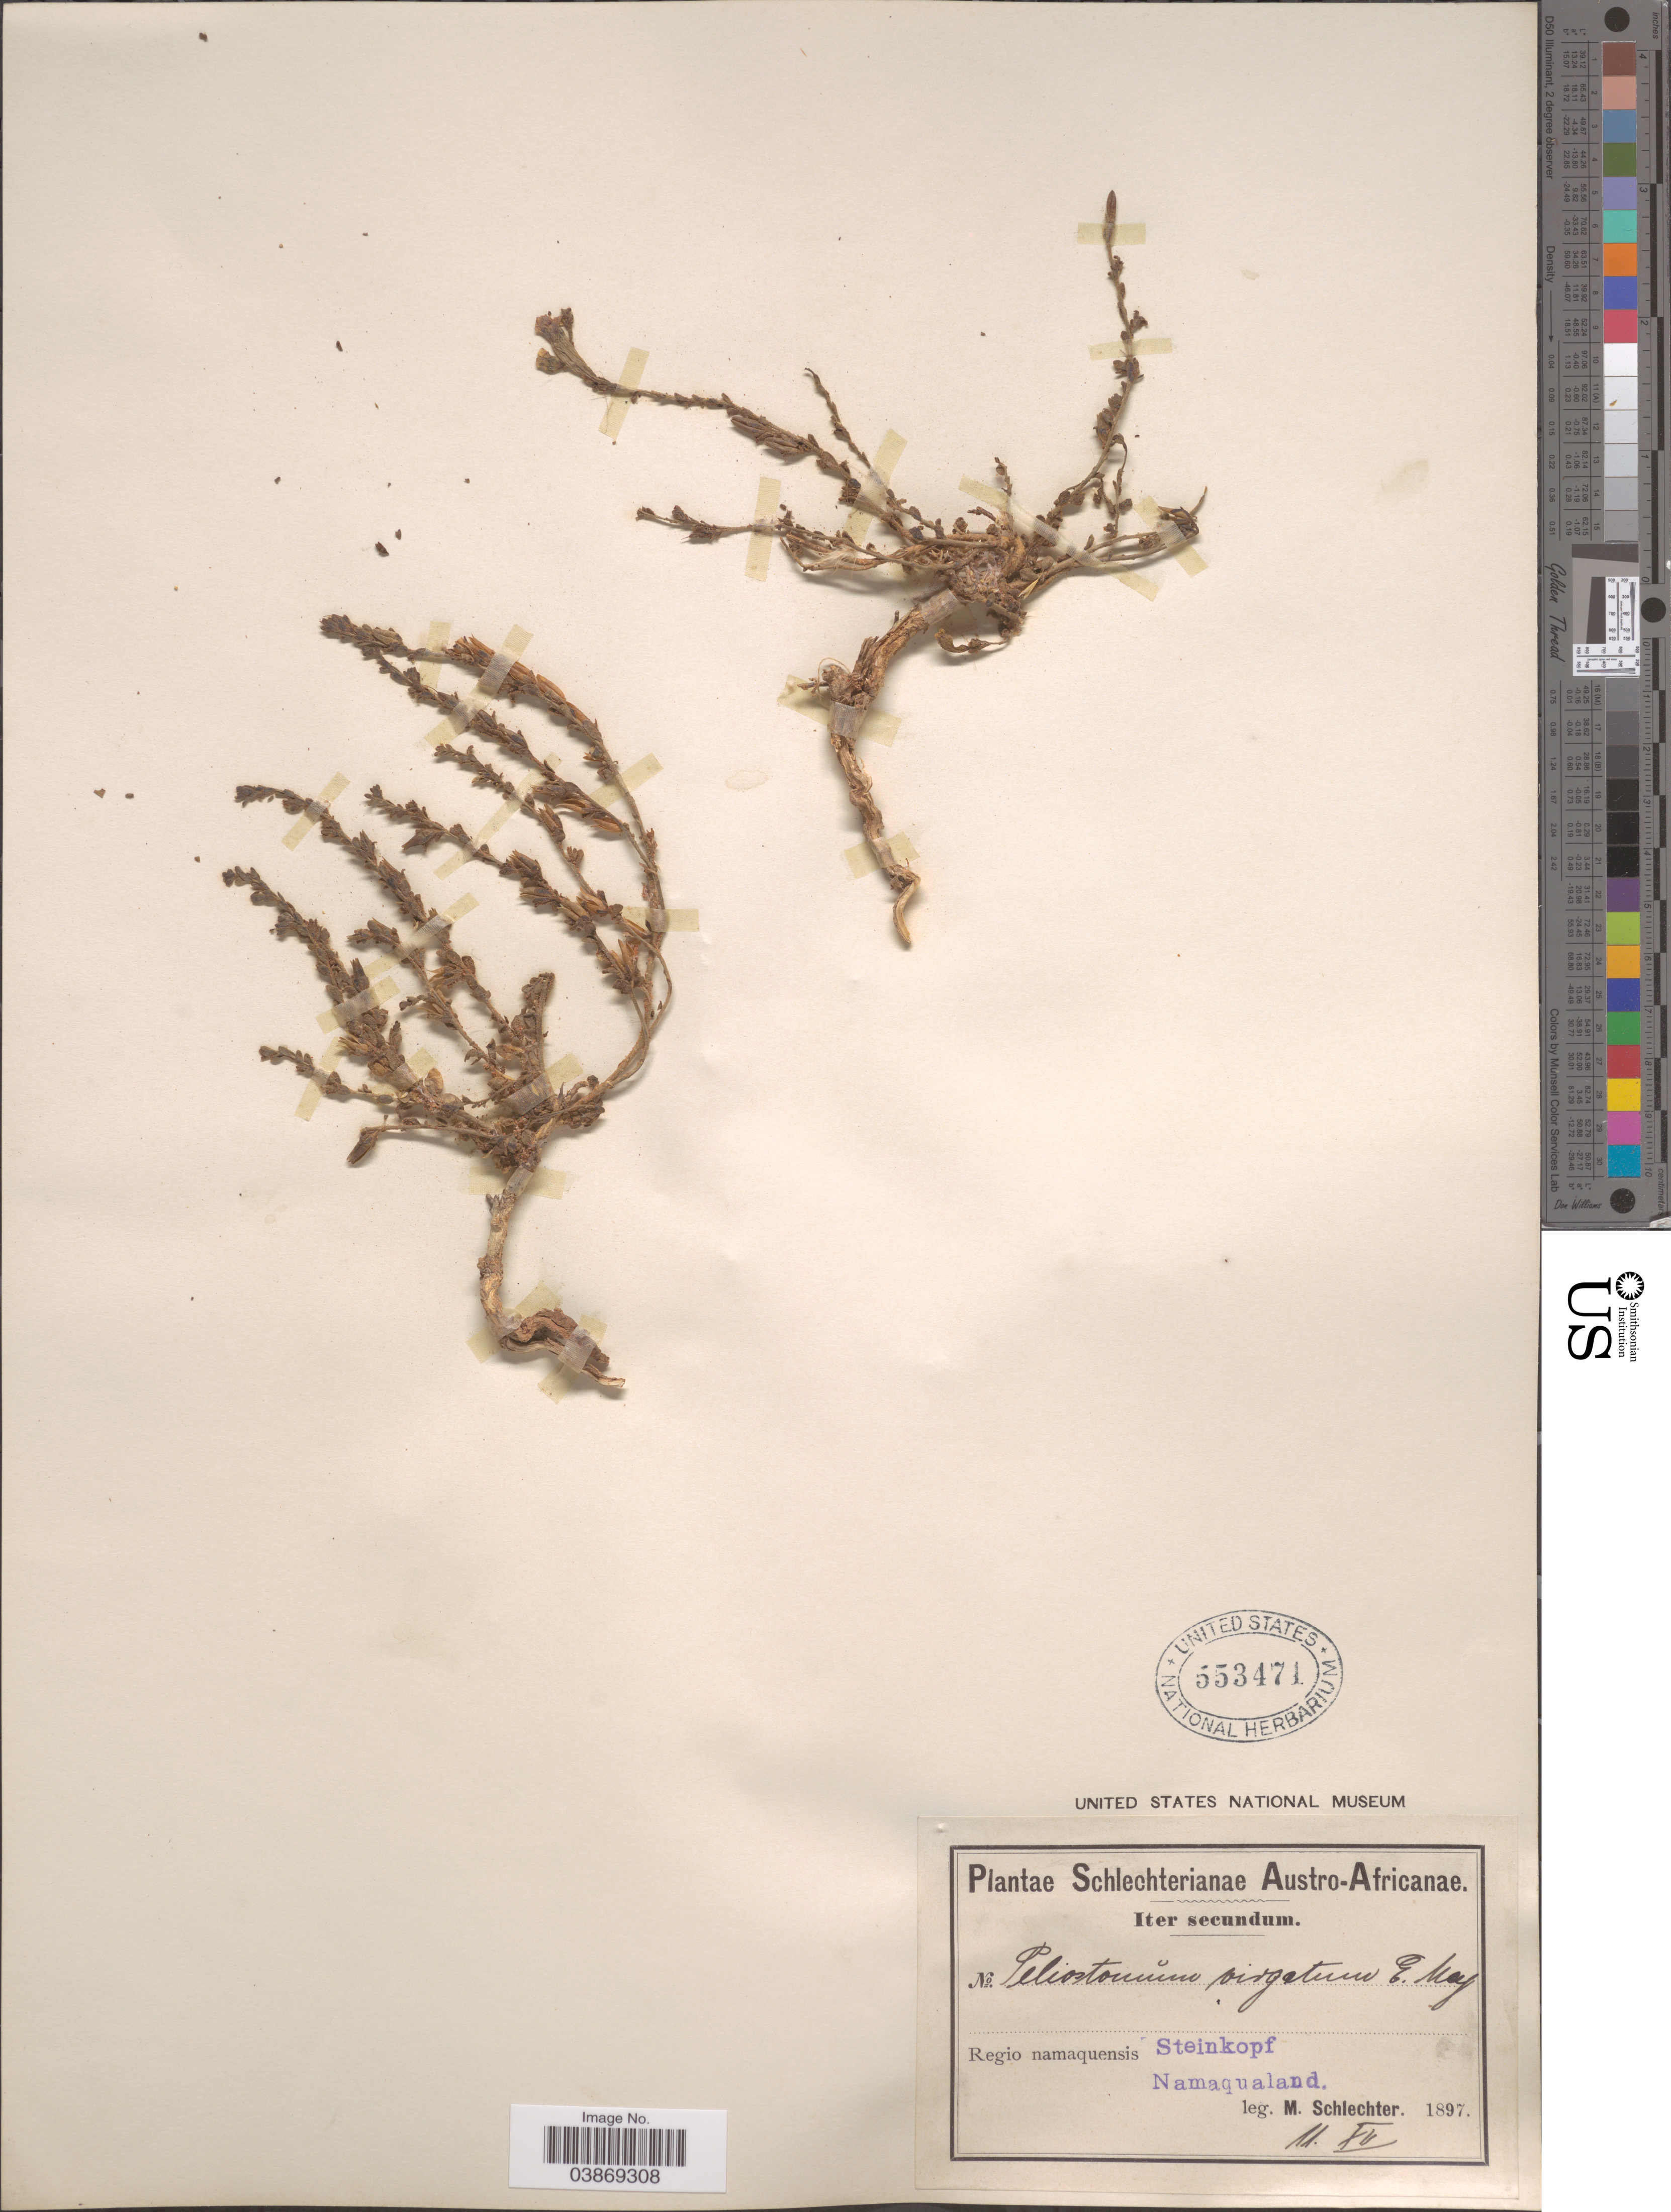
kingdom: Plantae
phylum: Tracheophyta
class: Magnoliopsida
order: Lamiales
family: Scrophulariaceae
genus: Peliostomum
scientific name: Peliostomum virgatum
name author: E. Mey. ex Benth.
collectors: M. Schlechter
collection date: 1897-12-11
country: South Africa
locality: Austro-Africanae. Regio namaquensis Steinkopf. Namaqualand.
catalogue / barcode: US 553471